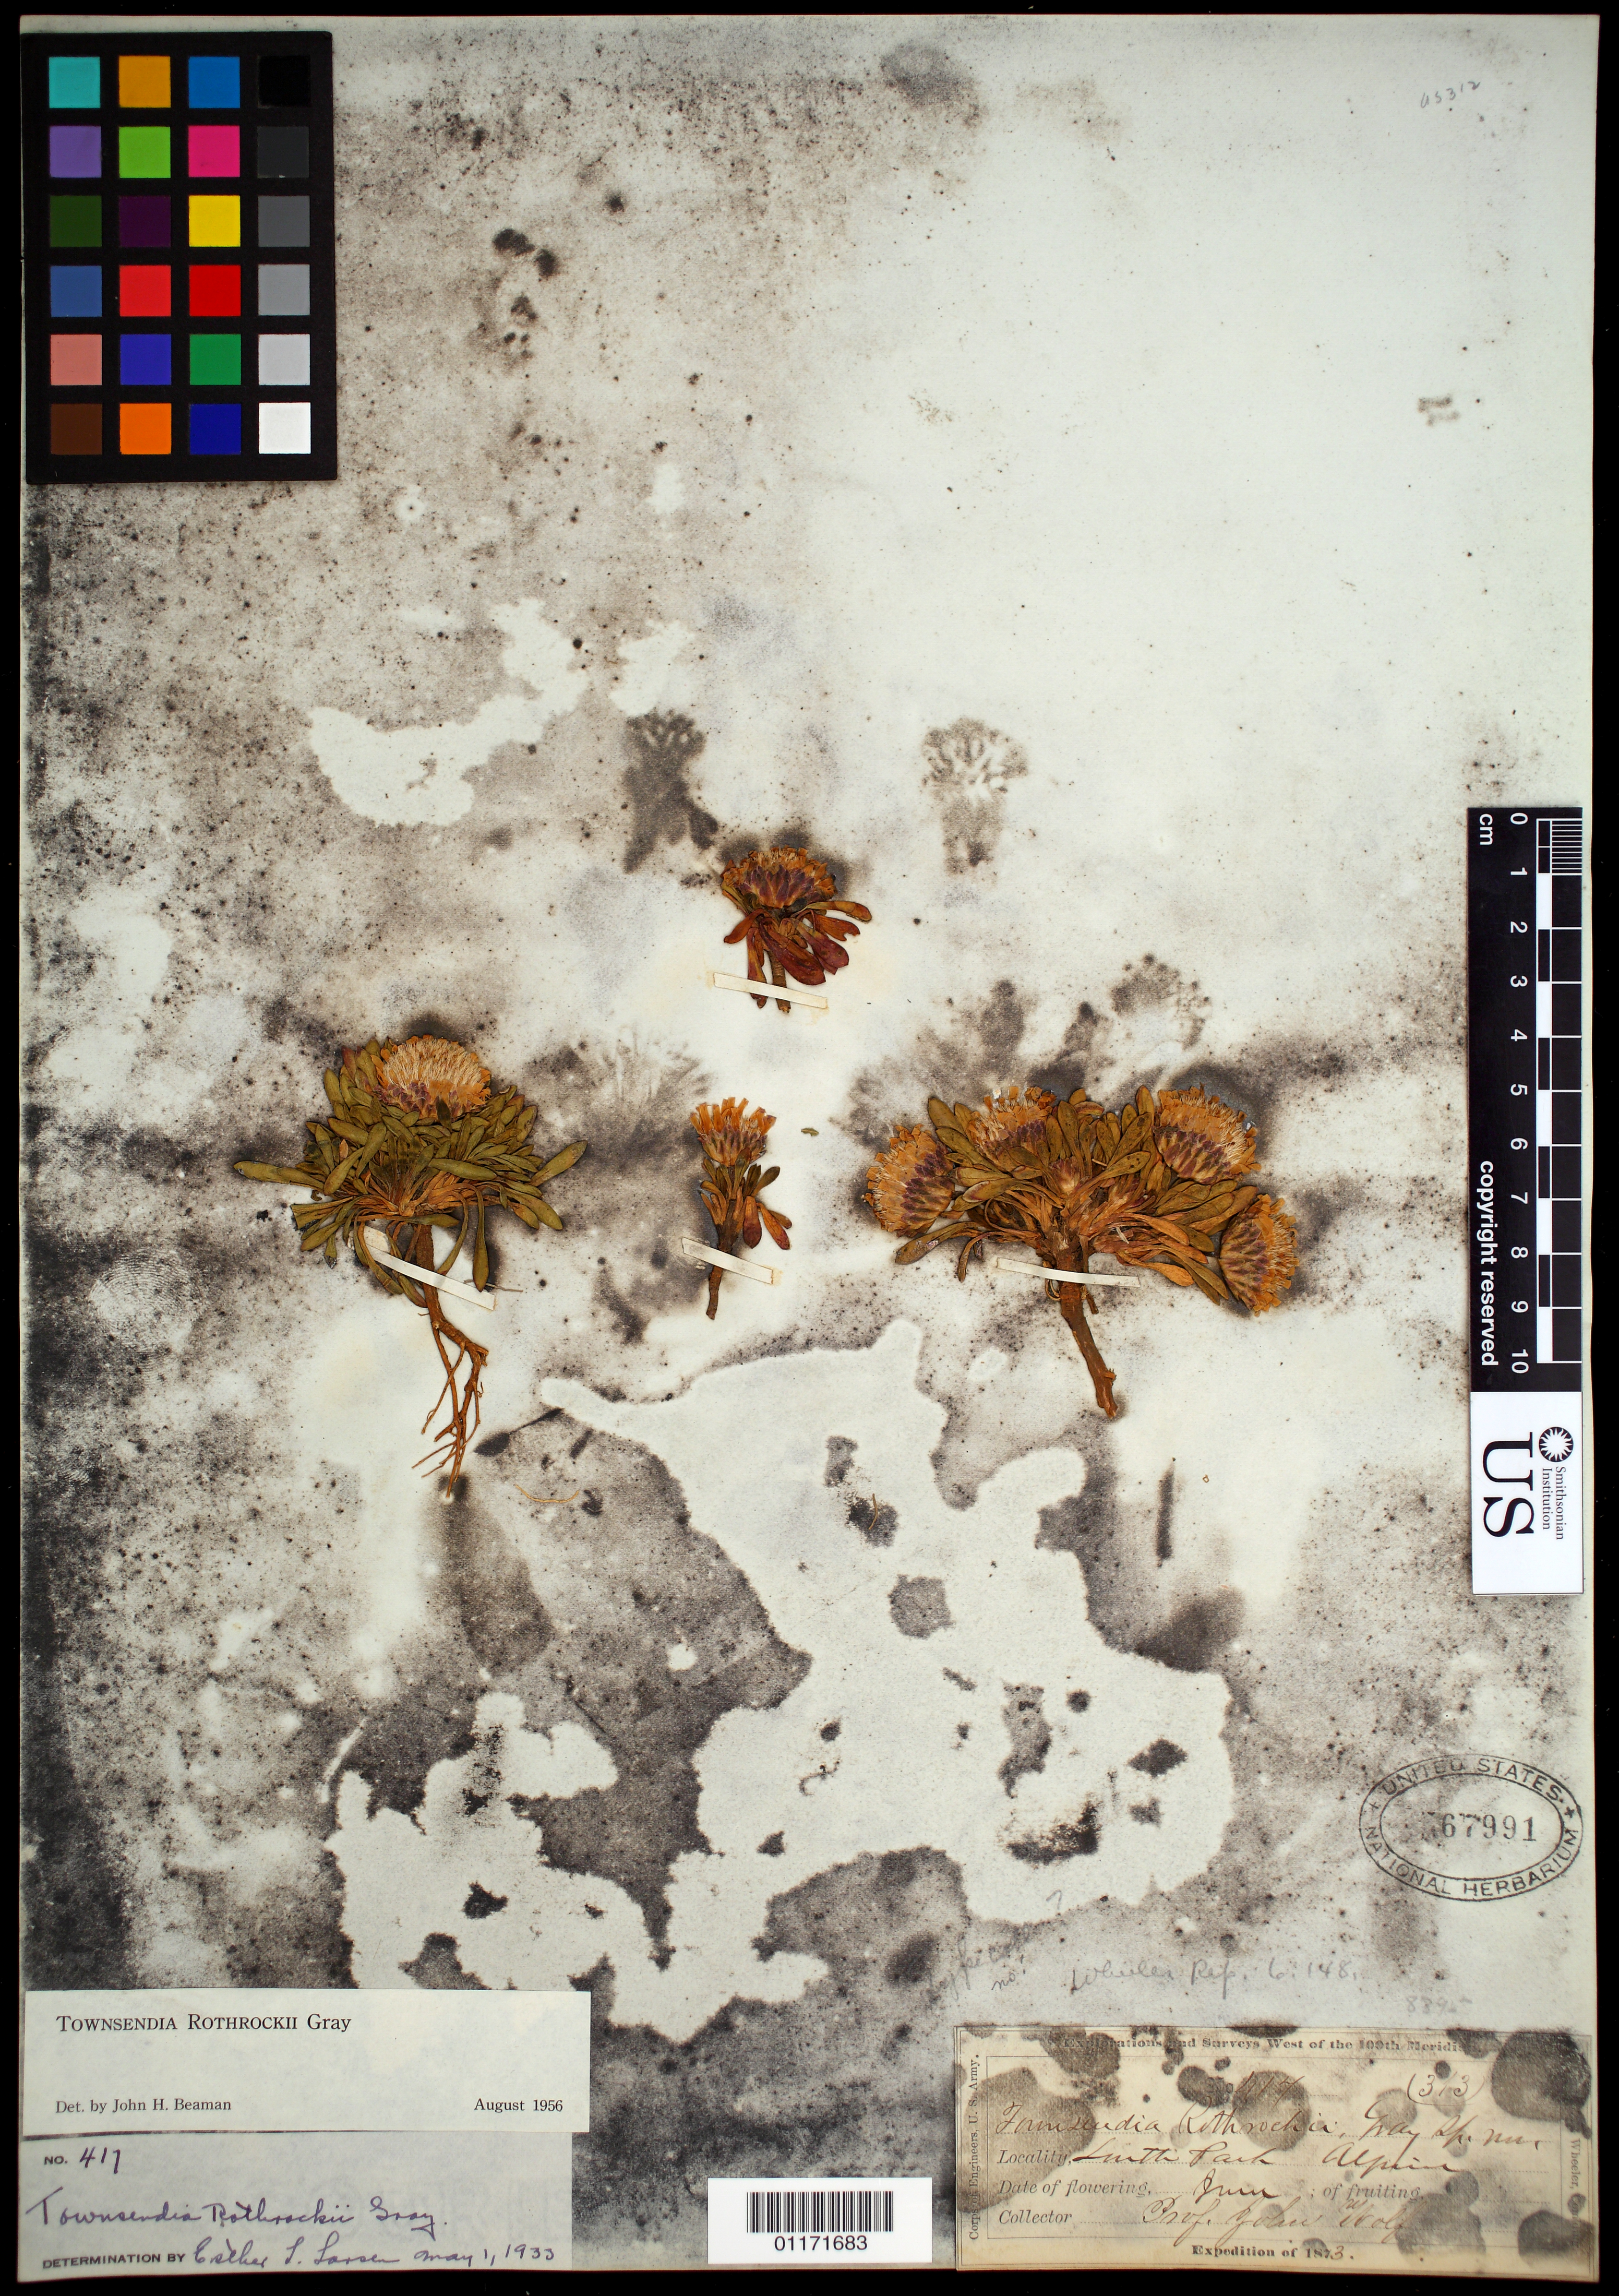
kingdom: Plantae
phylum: Tracheophyta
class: Magnoliopsida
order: Asterales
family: Asteraceae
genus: Townsendia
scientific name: Townsendia rothrockii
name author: A. Gray ex Rothr.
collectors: J. Wolf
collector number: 414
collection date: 1873-06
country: United States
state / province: Colorado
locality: South Park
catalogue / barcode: US 67991